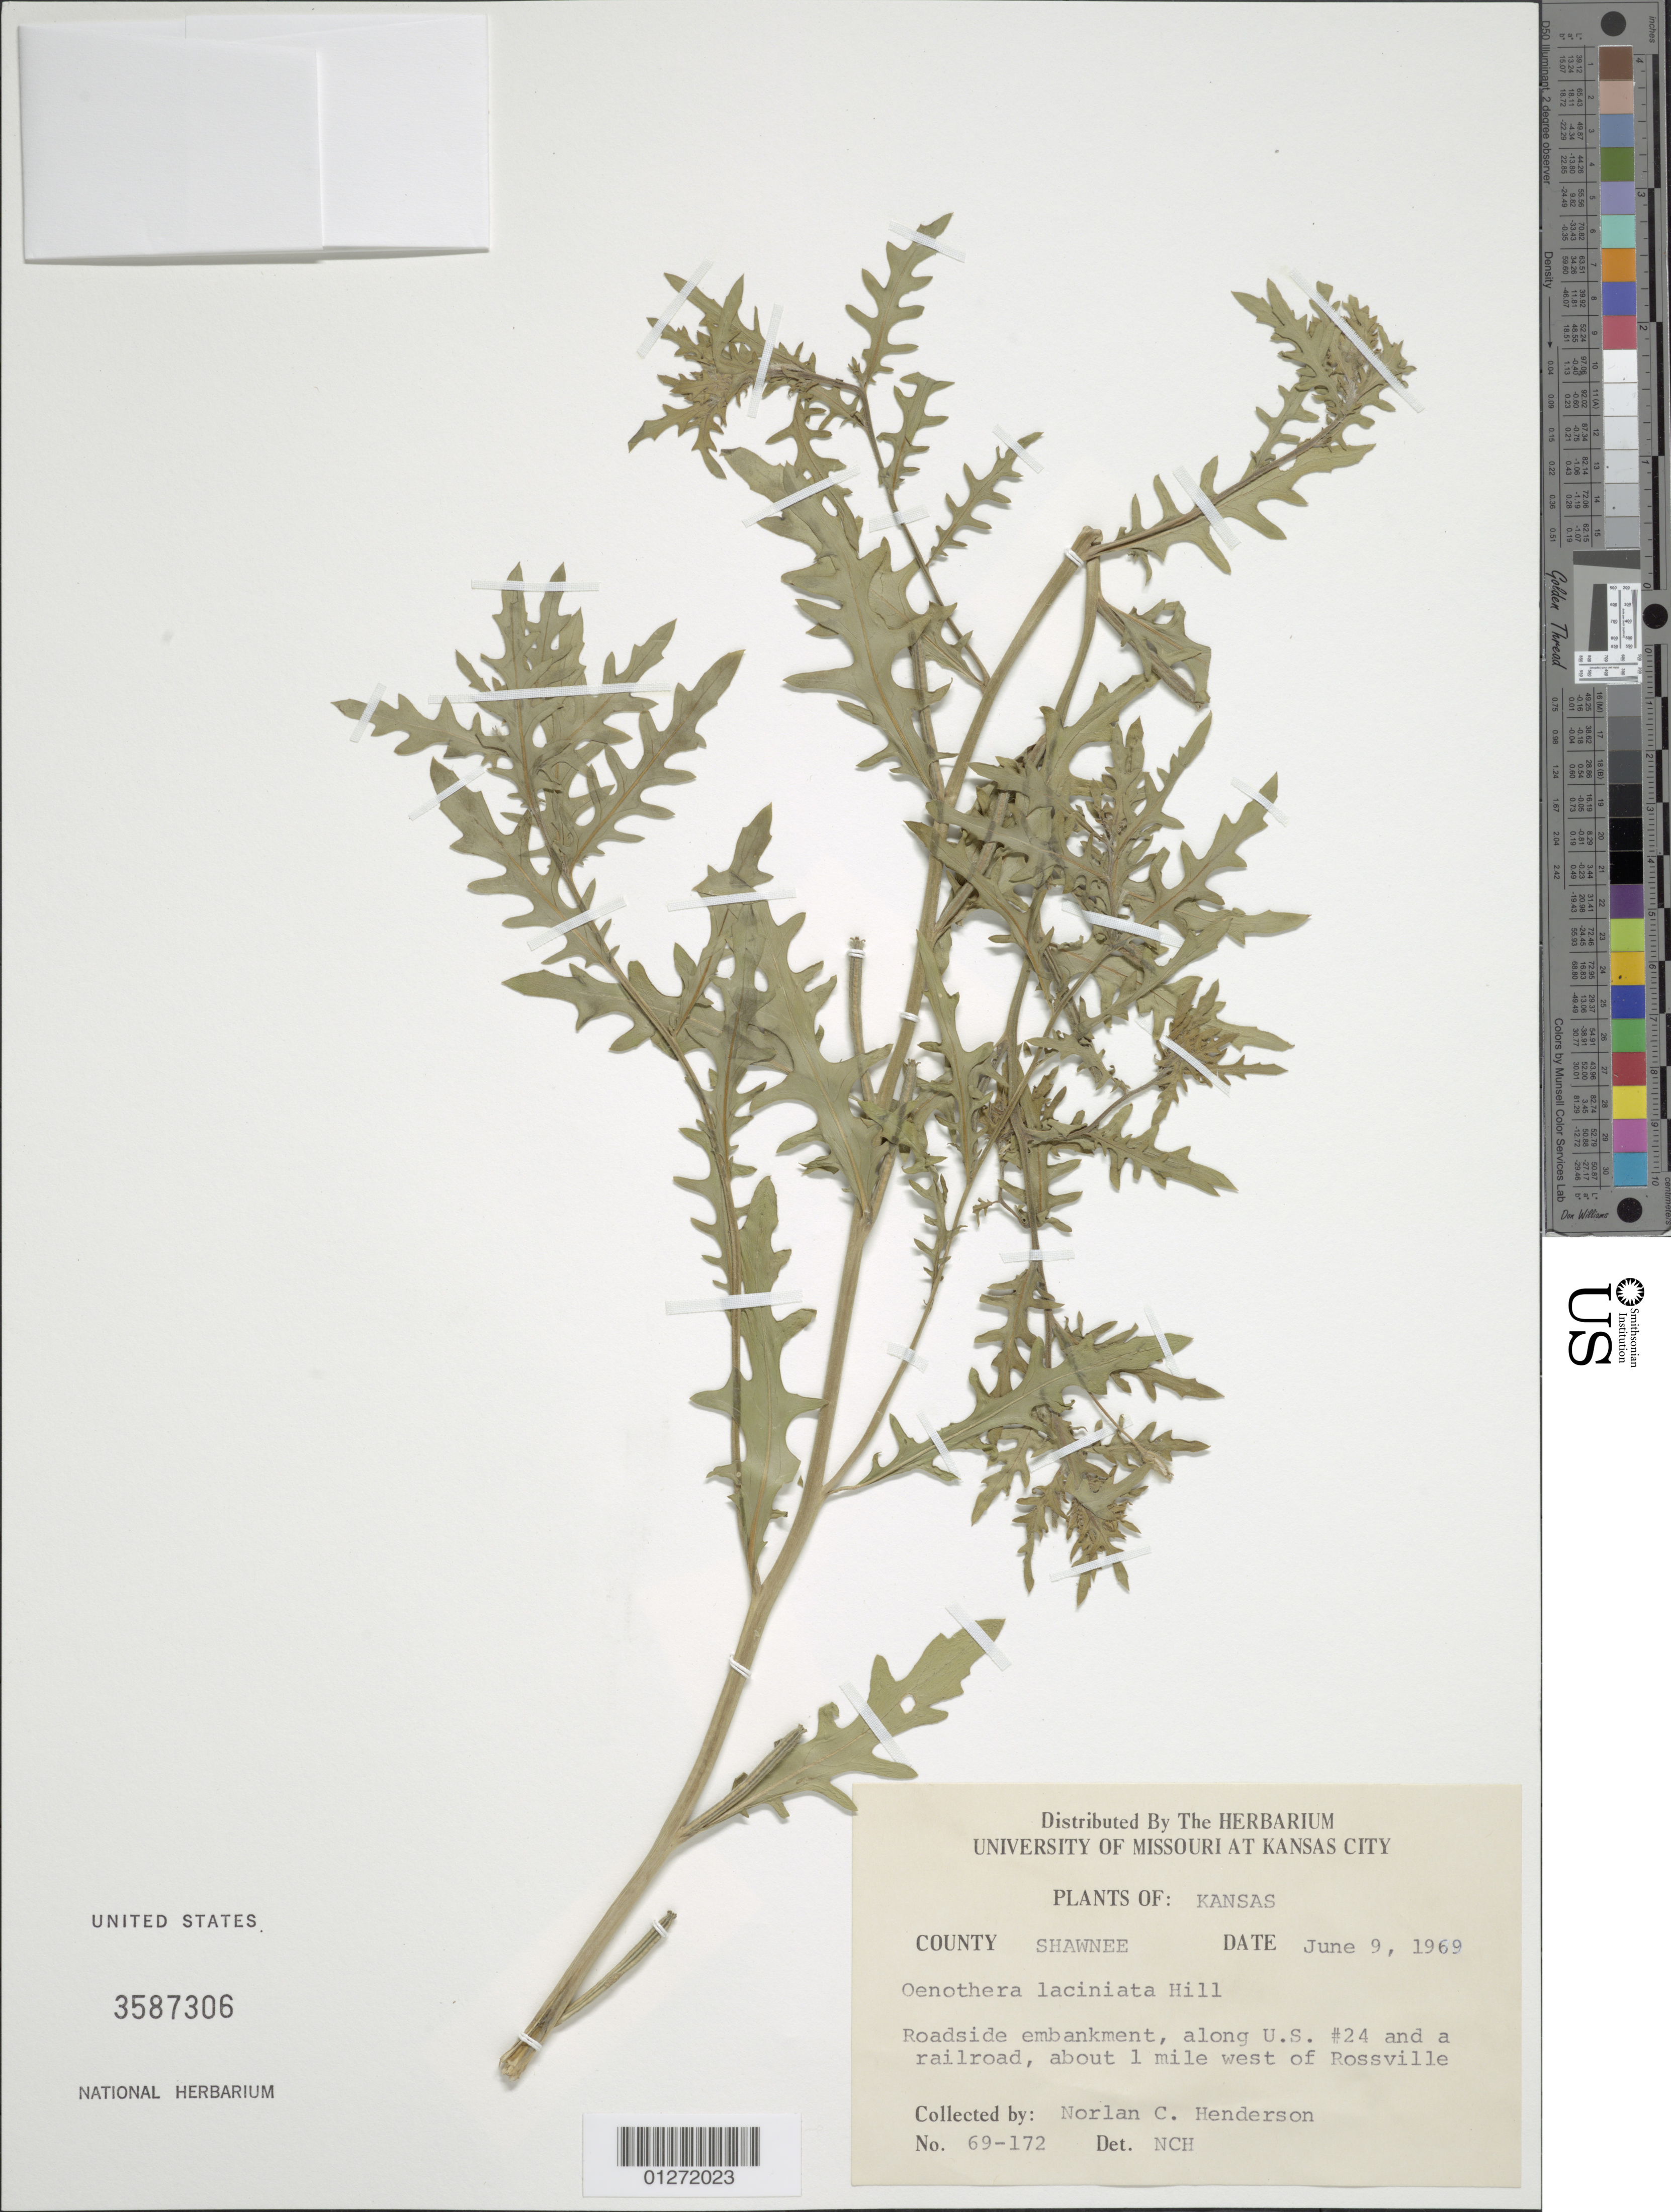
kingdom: Plantae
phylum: Tracheophyta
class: Magnoliopsida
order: Myrtales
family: Onagraceae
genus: Oenothera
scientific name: Oenothera laciniata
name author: Hill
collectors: N. C. Henderson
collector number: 69-172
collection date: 1969-06-09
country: United States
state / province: Kansas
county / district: Shawnee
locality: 1 mi W of Rossville.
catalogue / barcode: US 3587306